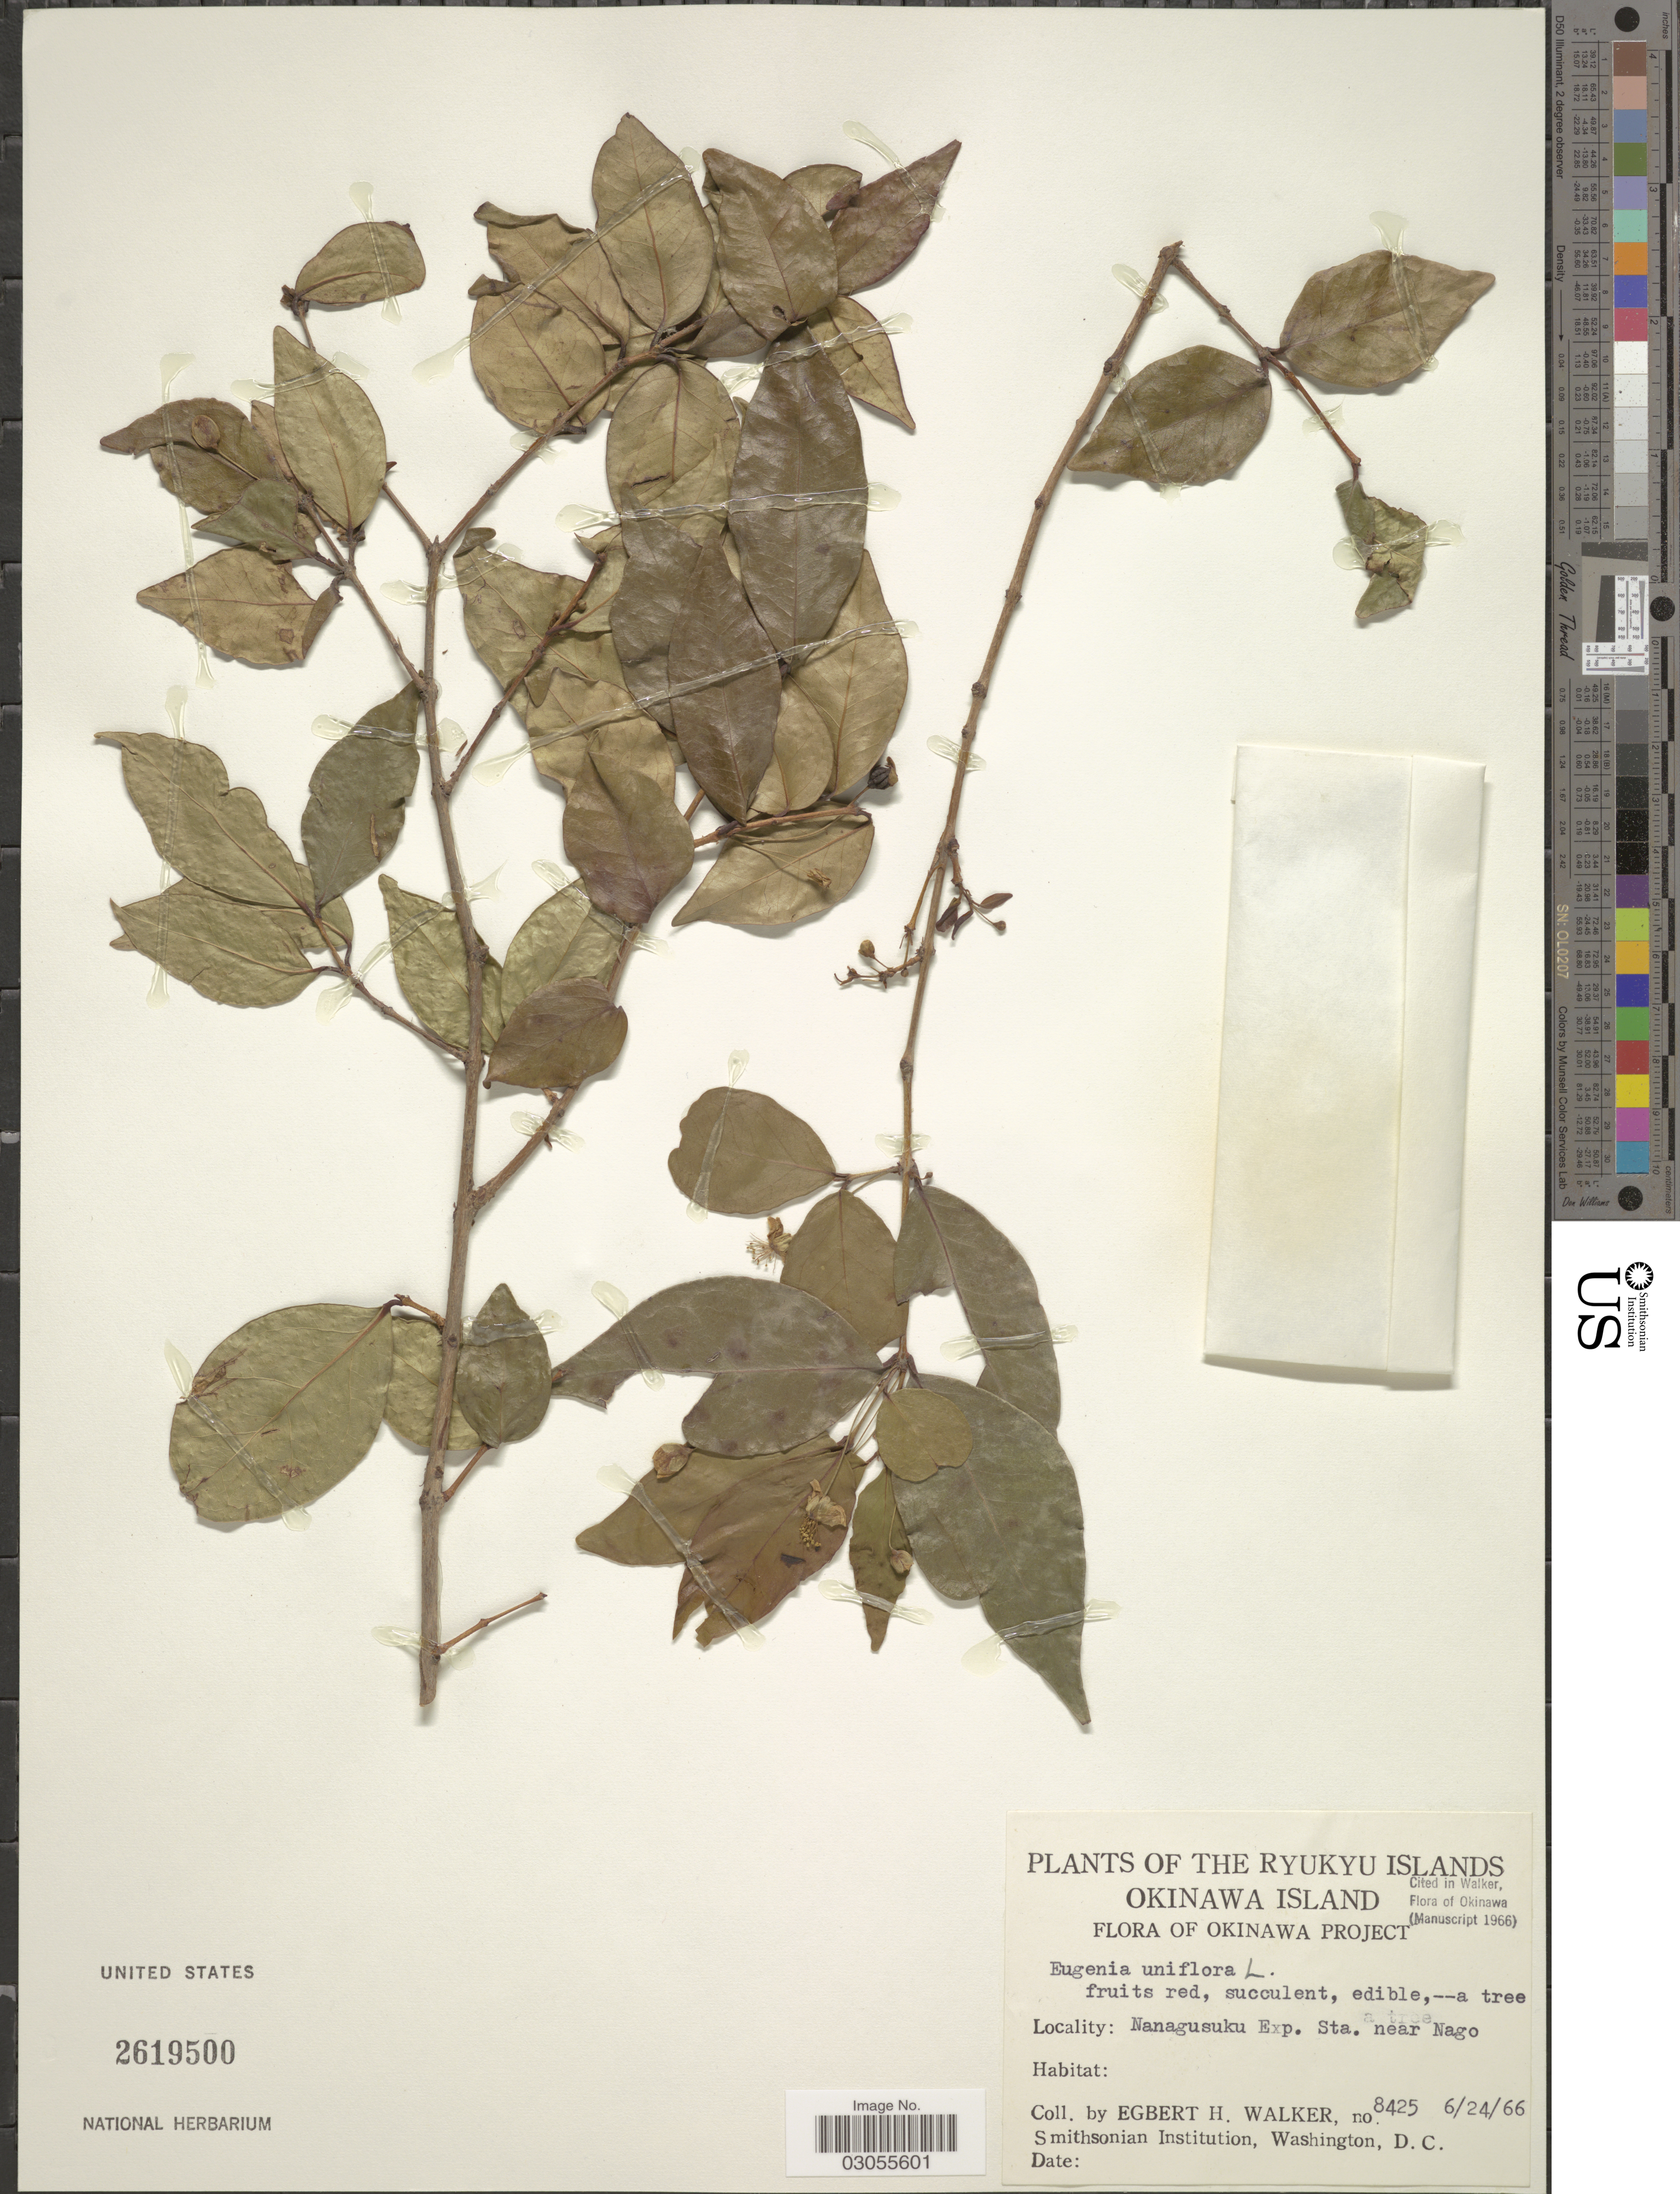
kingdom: Plantae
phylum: Tracheophyta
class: Magnoliopsida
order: Myrtales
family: Myrtaceae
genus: Eugenia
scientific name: Eugenia uniflora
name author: L.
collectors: E. H. Walker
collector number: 8425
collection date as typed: Transcribed d/m/y: 24/6/66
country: Japan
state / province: Okinawa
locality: Ryukyu Islands. Nanagusuku Exp. Sta. near Nago.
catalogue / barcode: US 2619500